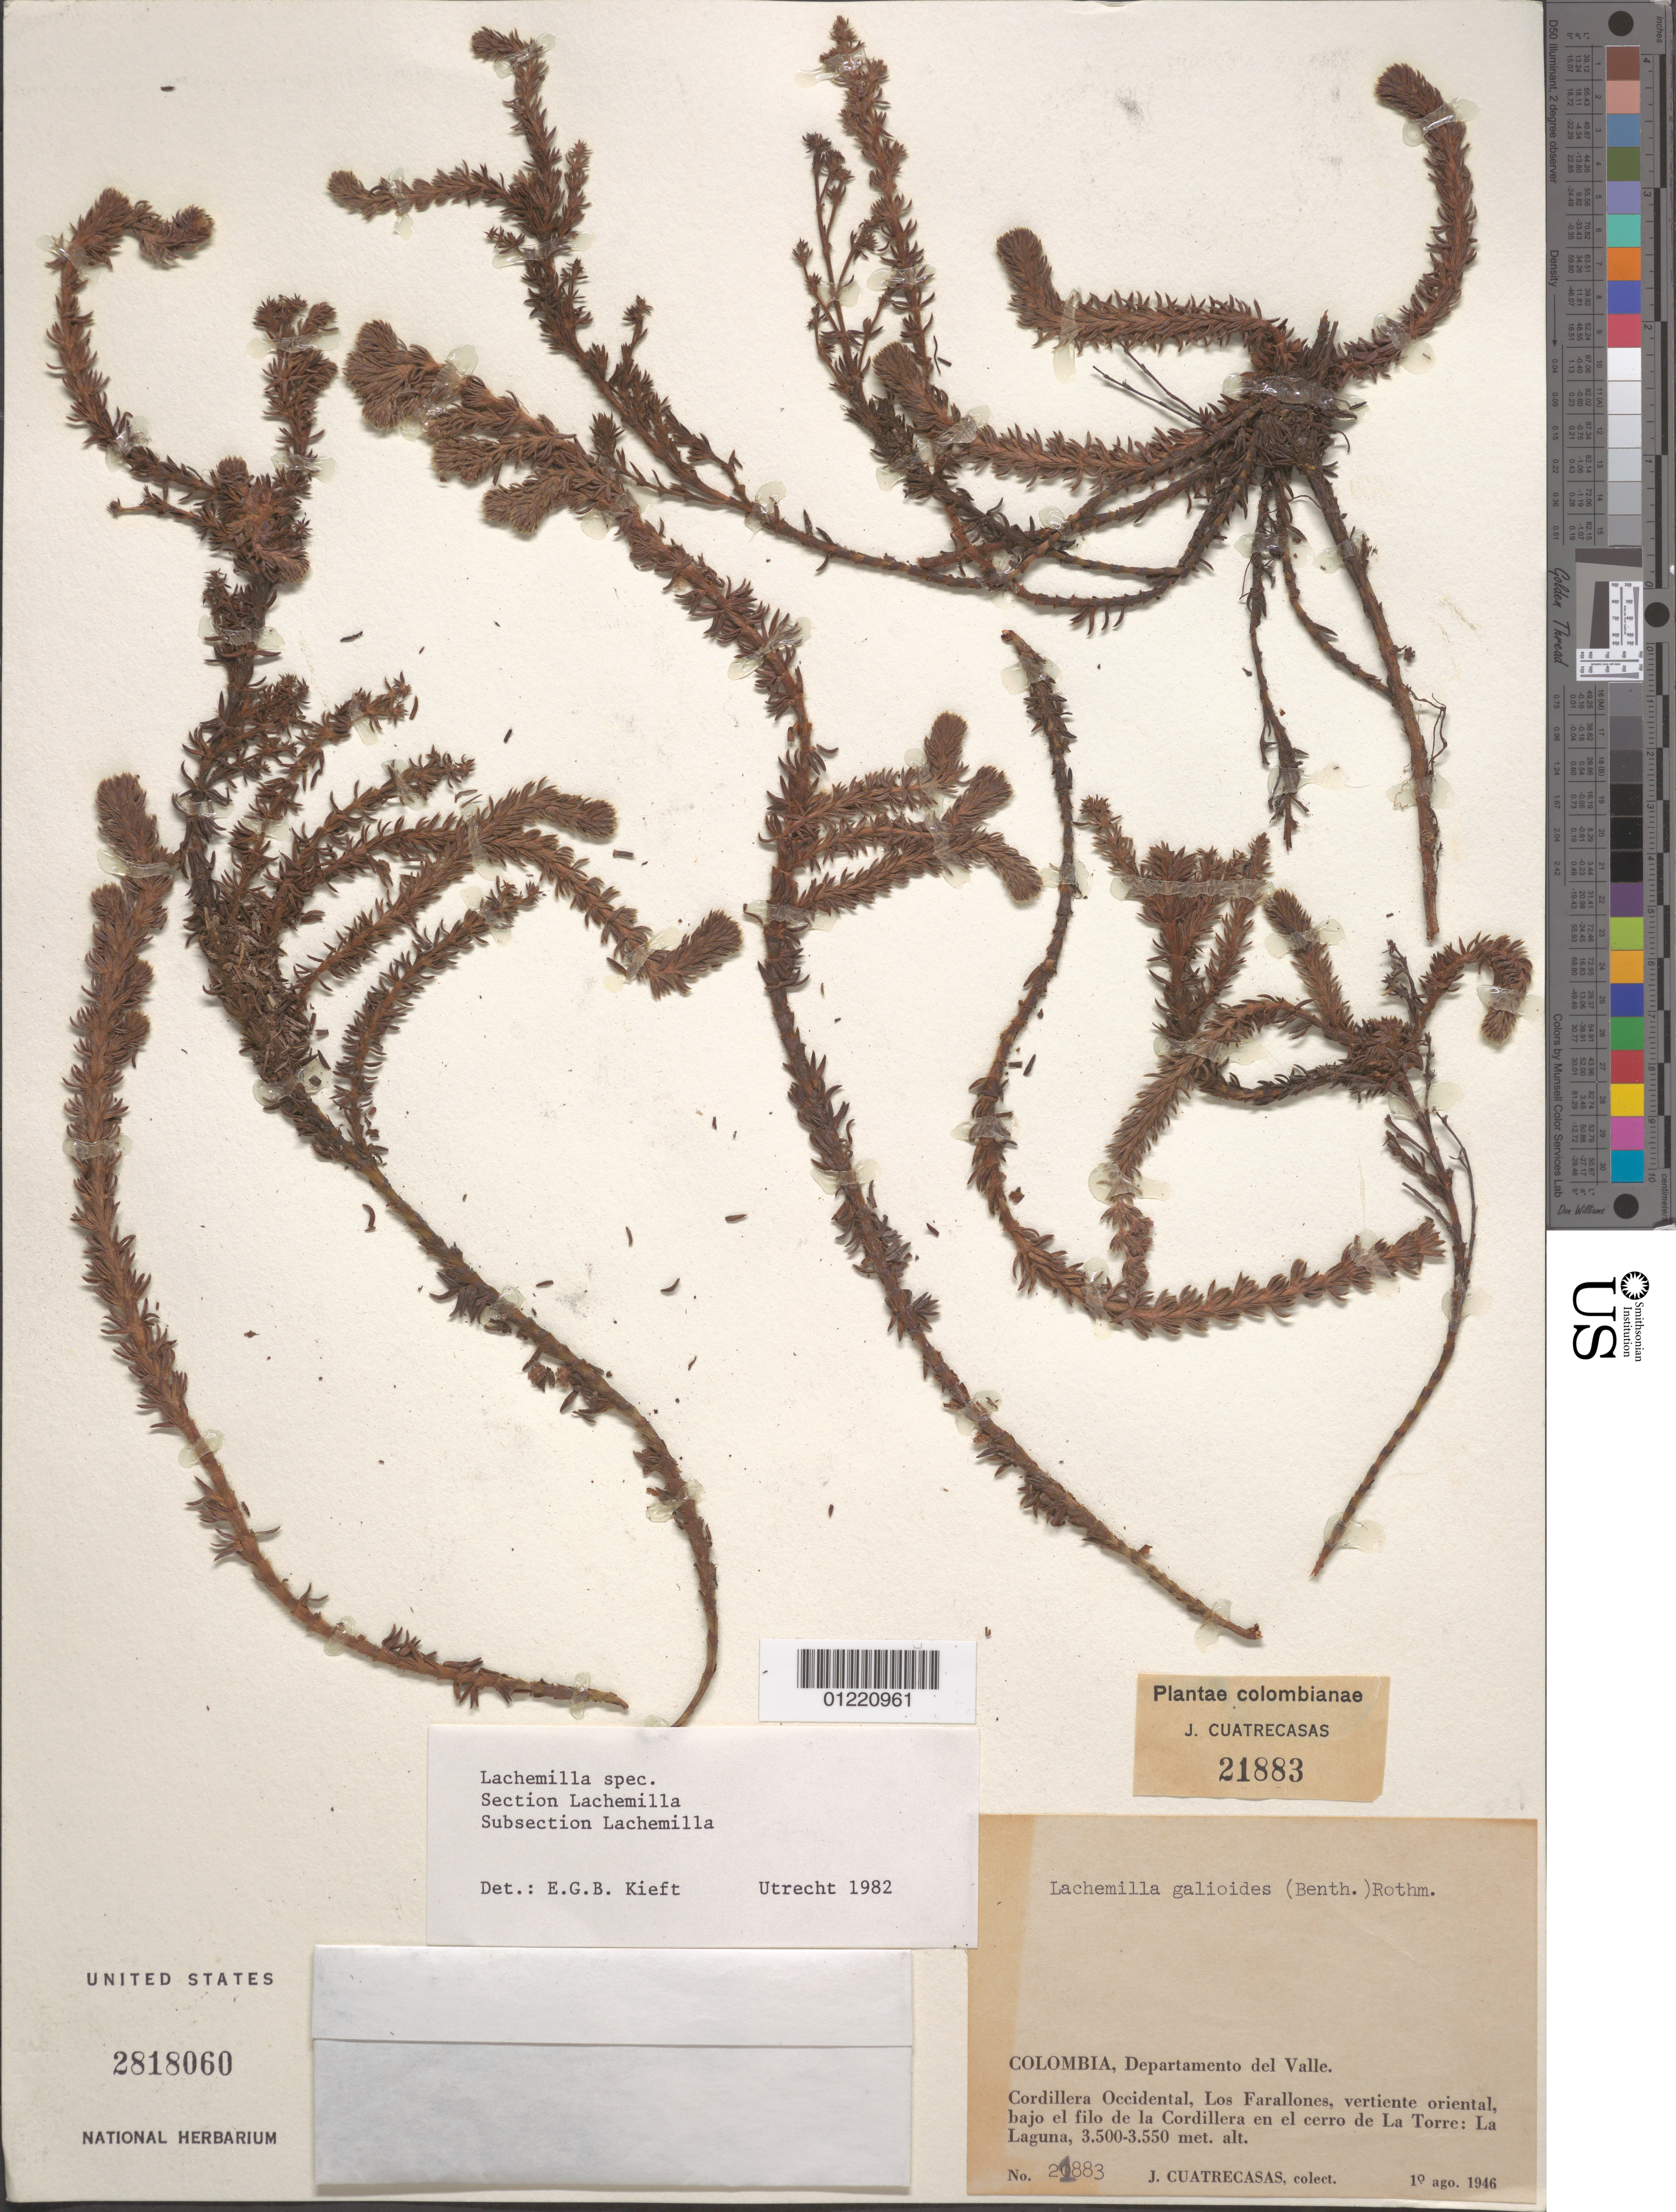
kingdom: Plantae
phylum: Tracheophyta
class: Magnoliopsida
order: Rosales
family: Rosaceae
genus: Lachemilla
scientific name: Lachemilla sp.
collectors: J. Cuatrecasas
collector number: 21883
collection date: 1946-08-01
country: Colombia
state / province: Valle del Cauca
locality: Cordillera Occidental, Los Farallones, vertiente oriental, bajo el filo de la Cordillera en el cerro de La Torre: La Laguna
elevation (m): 3500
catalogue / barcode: US 2818060